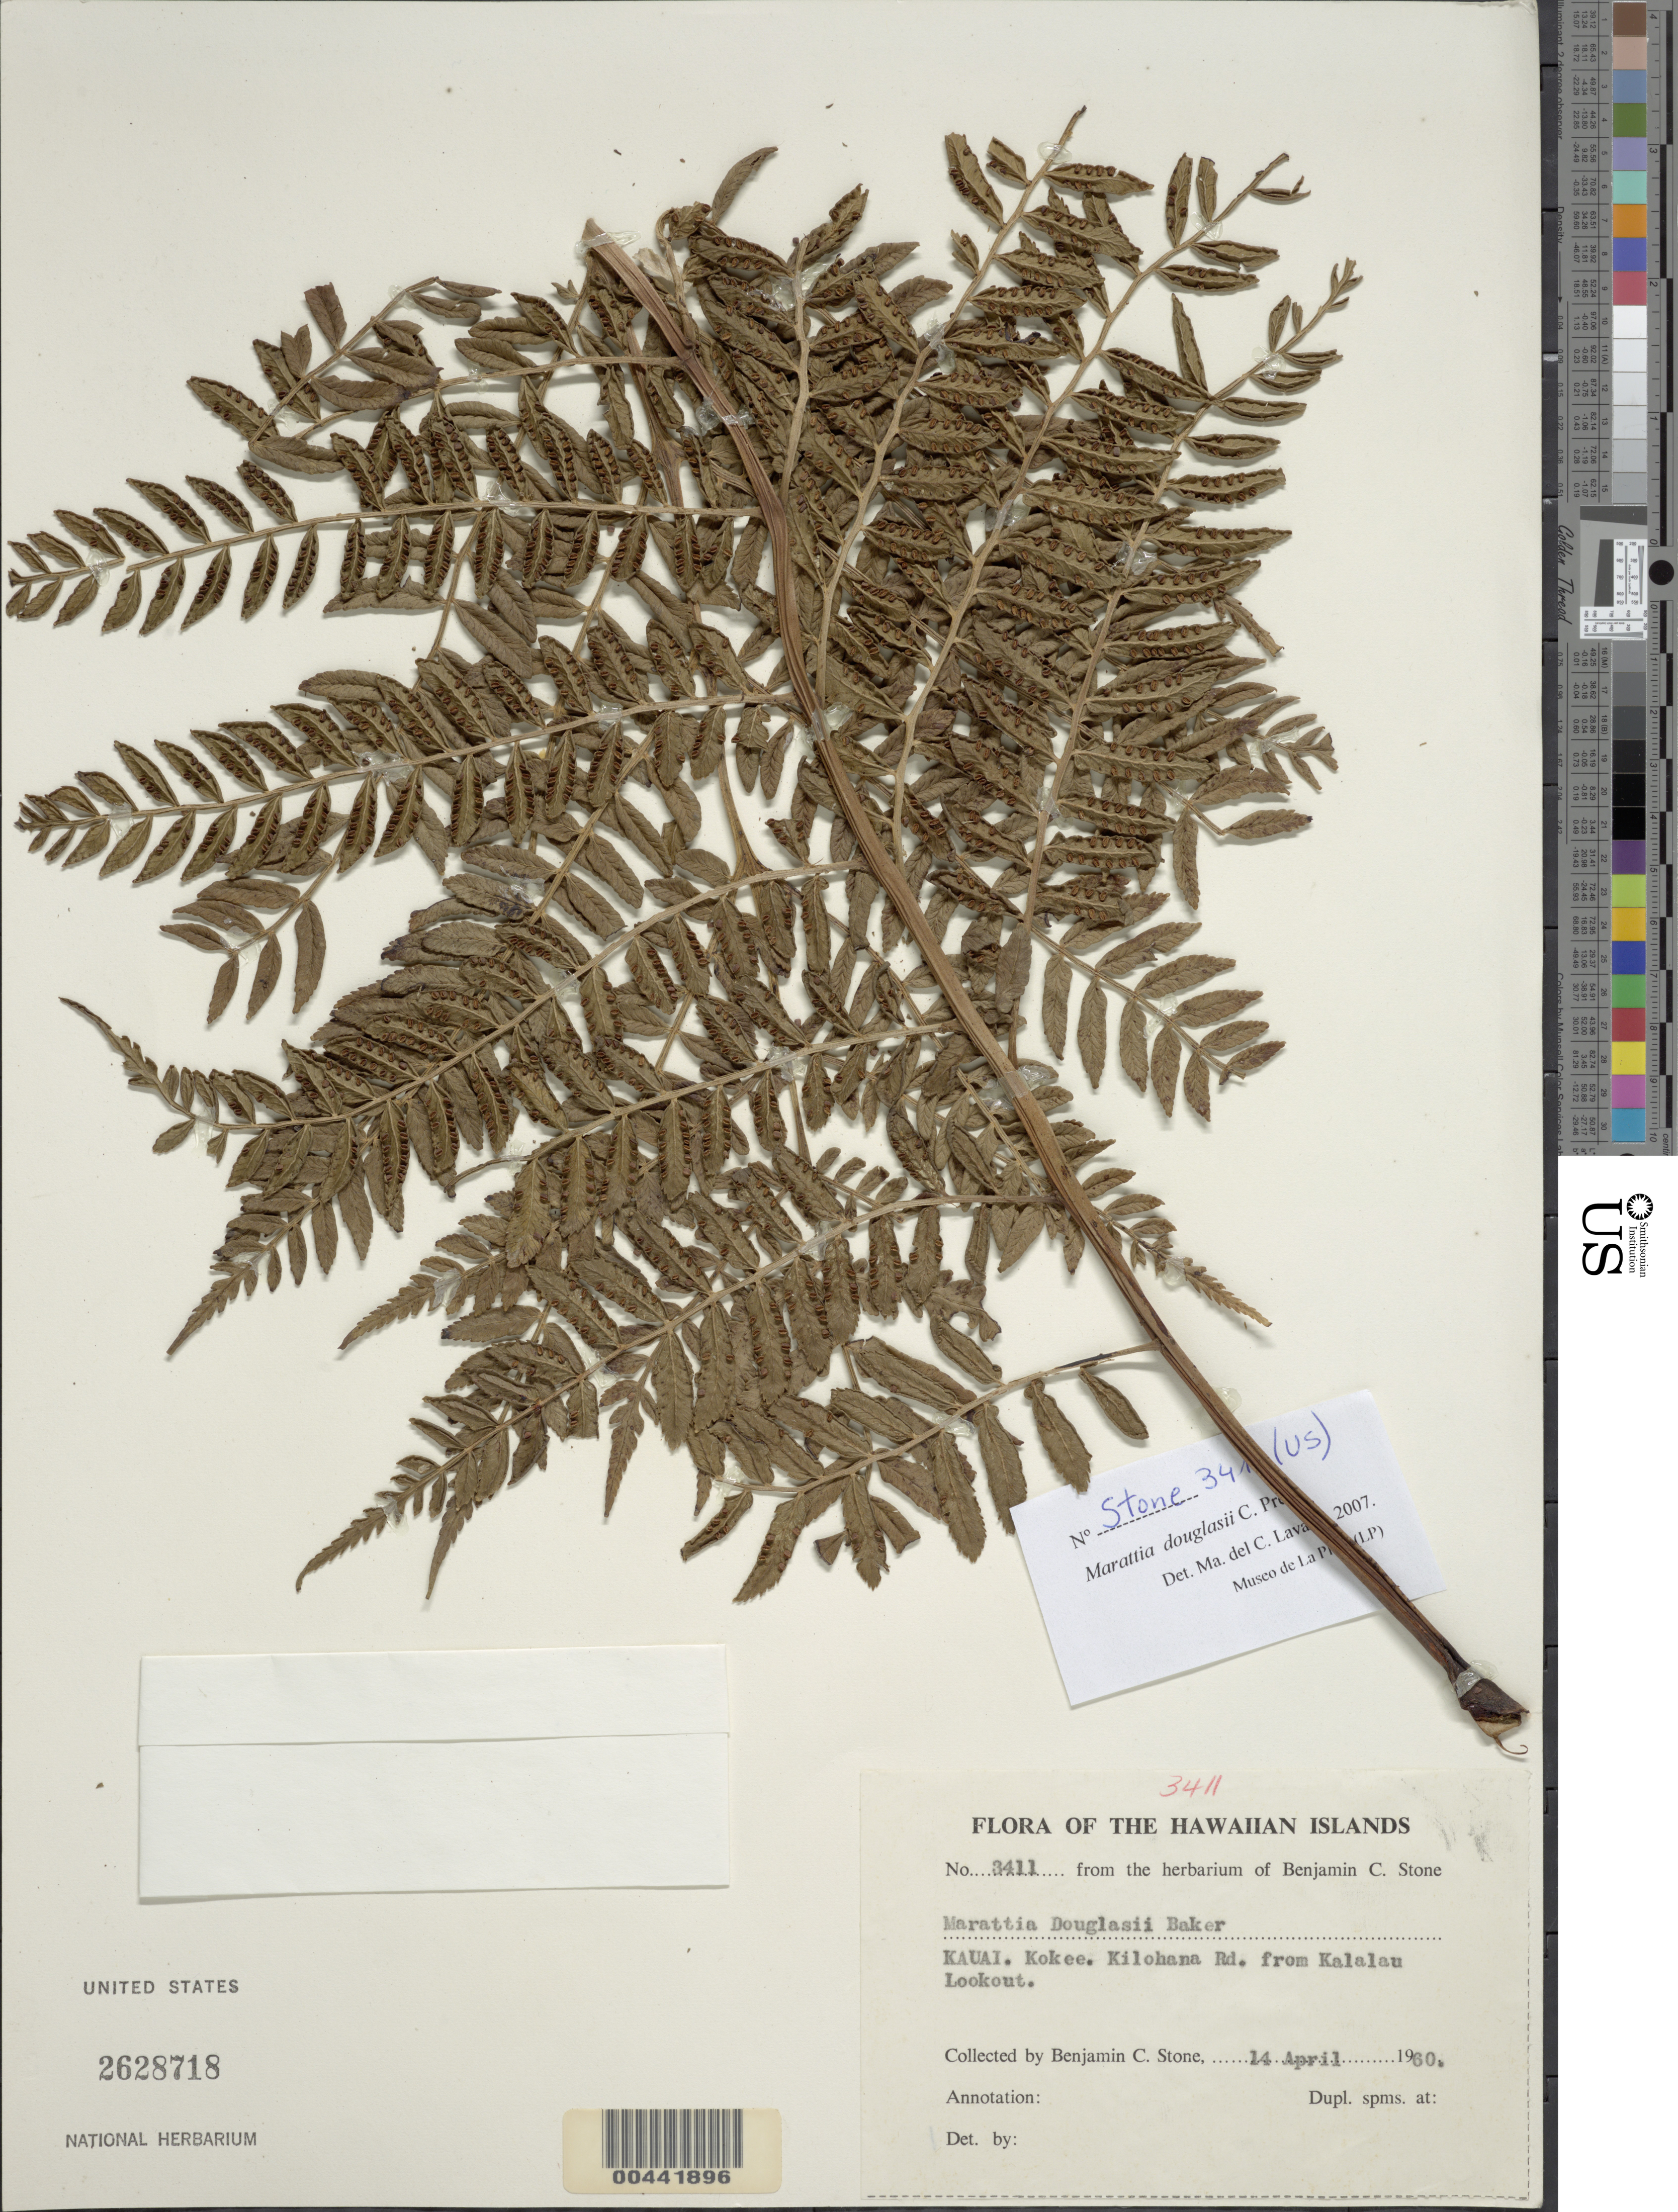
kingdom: Plantae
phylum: Tracheophyta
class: Polypodiopsida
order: Marattiales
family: Marattiaceae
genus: Marattia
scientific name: Marattia douglasii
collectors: B. C. Stone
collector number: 3411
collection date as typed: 14 Apr 1960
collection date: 1960-04-14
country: United States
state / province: Hawaii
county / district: Kauai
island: Kaua'i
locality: Kokee, Kilohana Rd. from Kalalau Lookout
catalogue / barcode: US 2628718